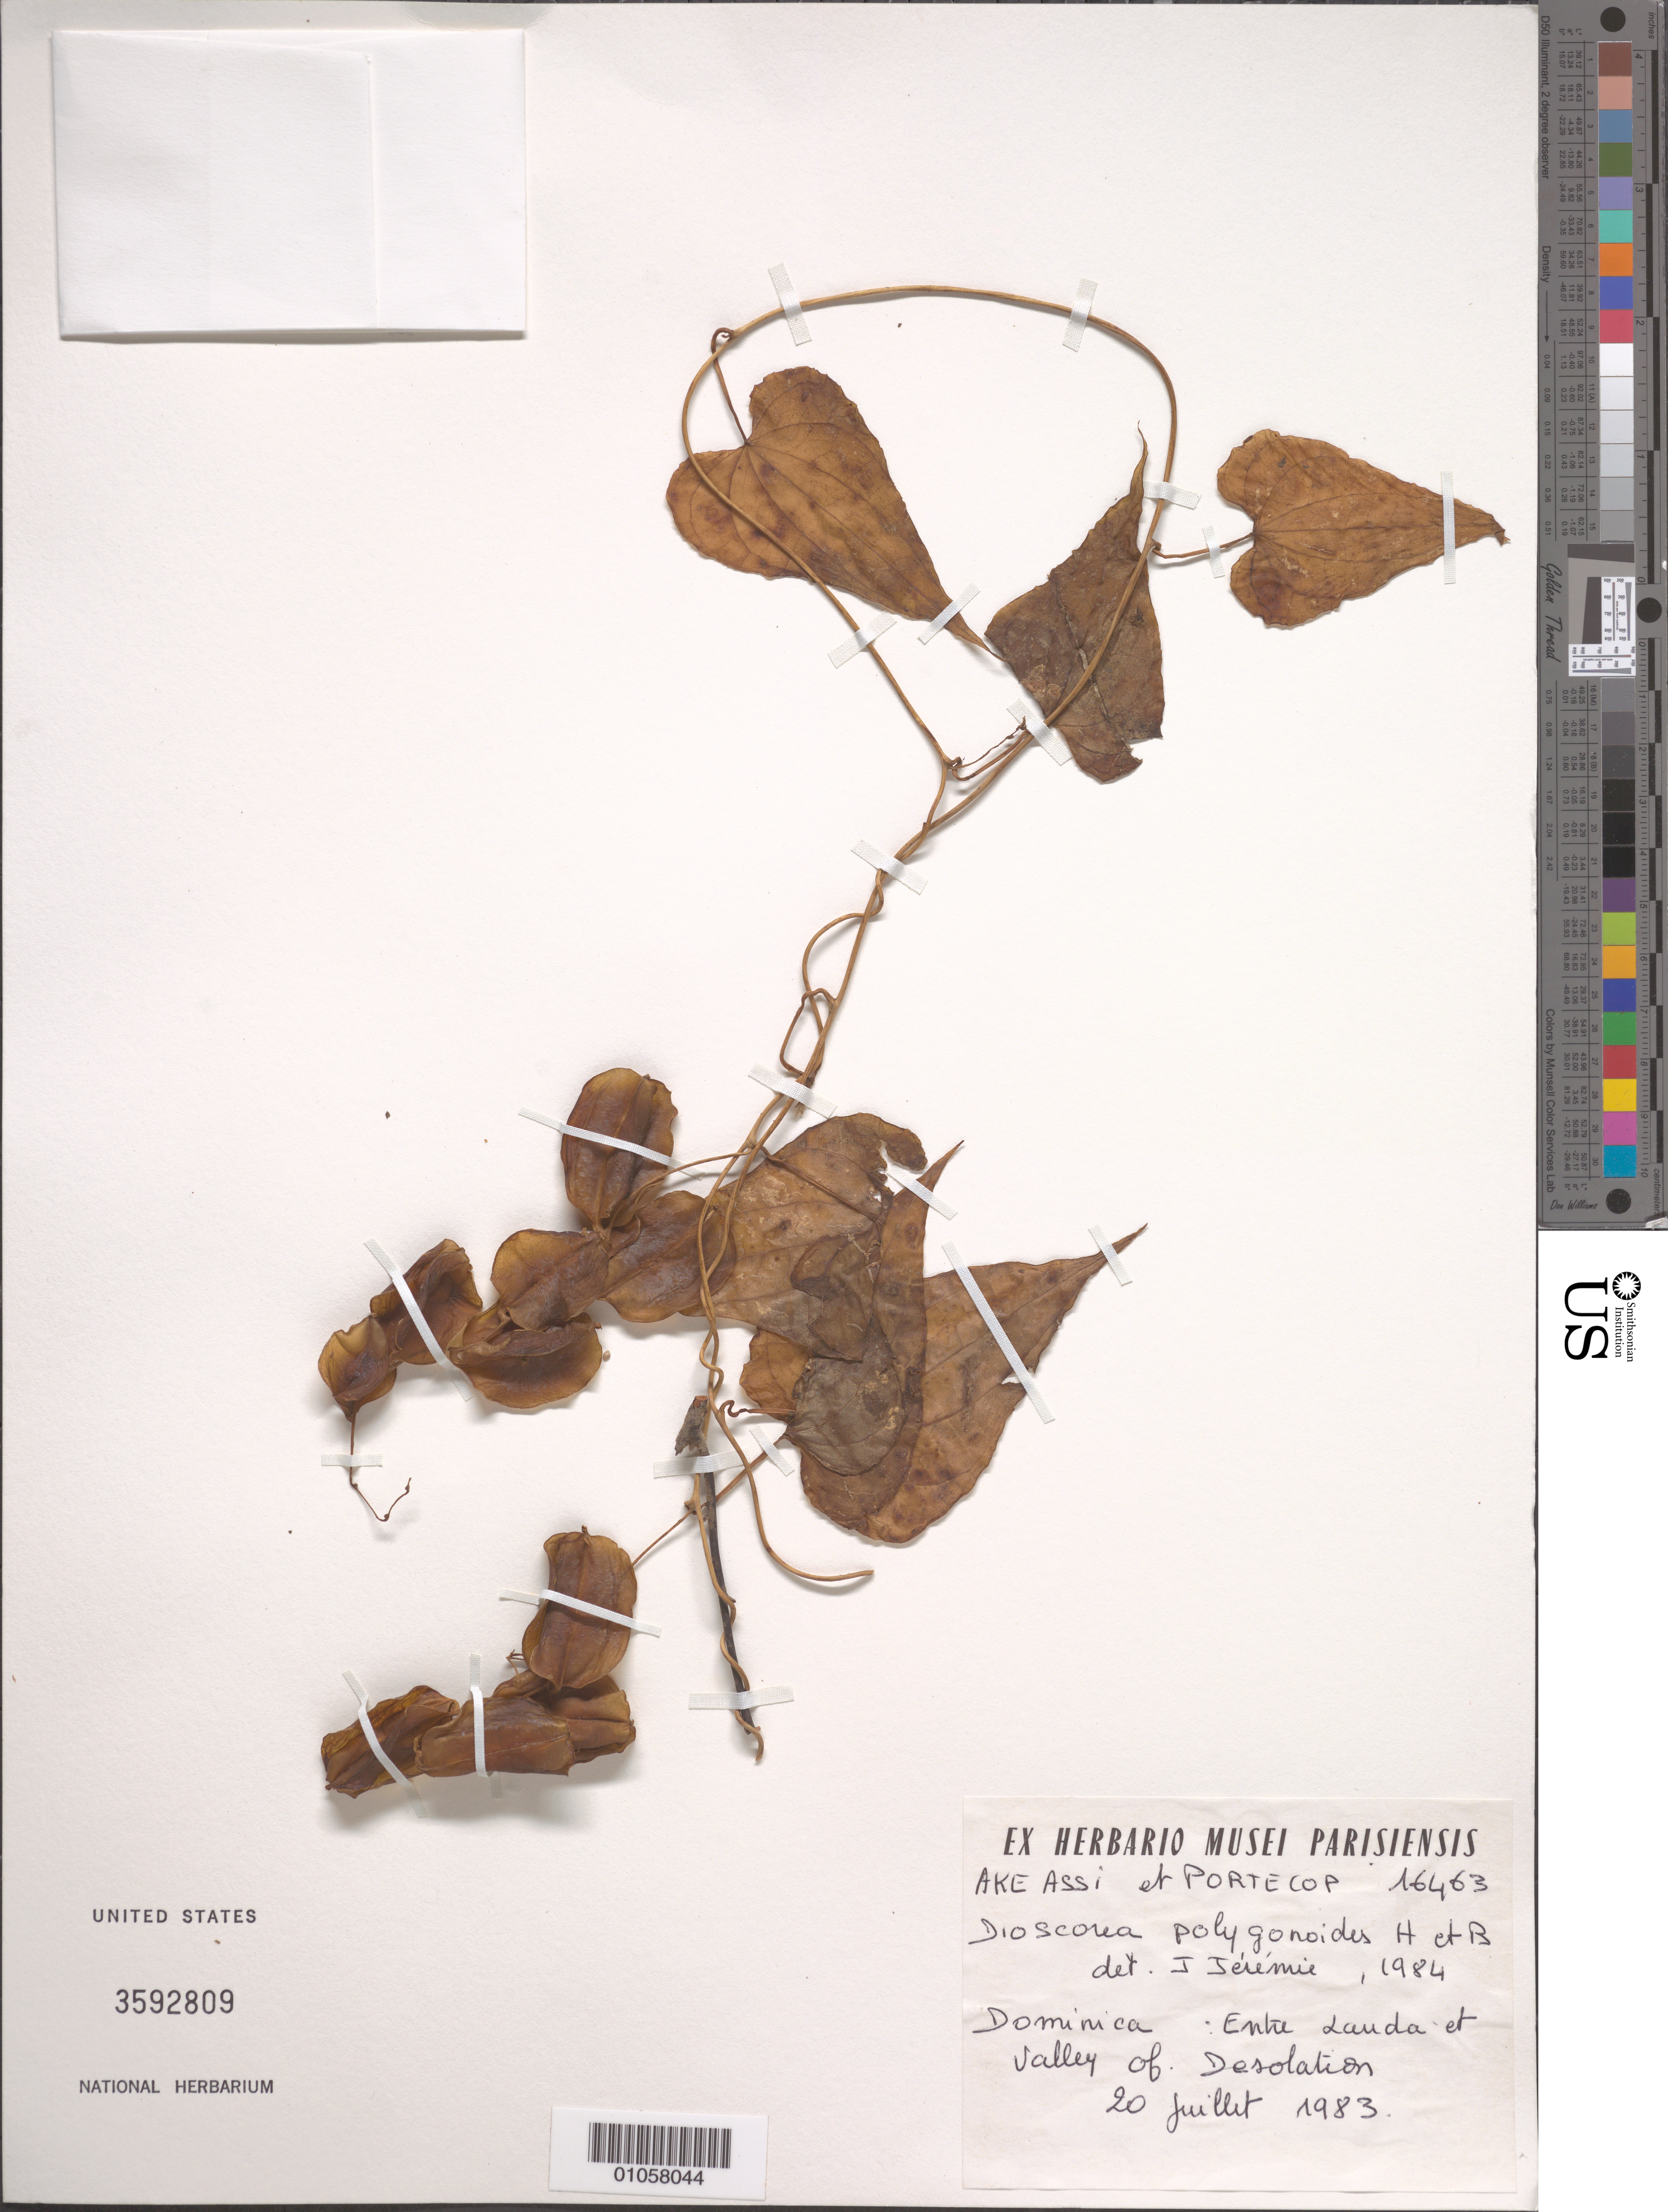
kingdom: Plantae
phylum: Tracheophyta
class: Liliopsida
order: Dioscoreales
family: Dioscoreaceae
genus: Dioscorea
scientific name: Dioscorea polygonoides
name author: Humb. & Bonpl. ex Willd.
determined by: Jérémie, J.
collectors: A. Ake & -. Portecop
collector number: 16463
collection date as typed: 20 Jul 1983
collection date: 1983-07-20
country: Dominica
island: Dominica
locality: Entre Lauda et Valley of Desolation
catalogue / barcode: US 3592809